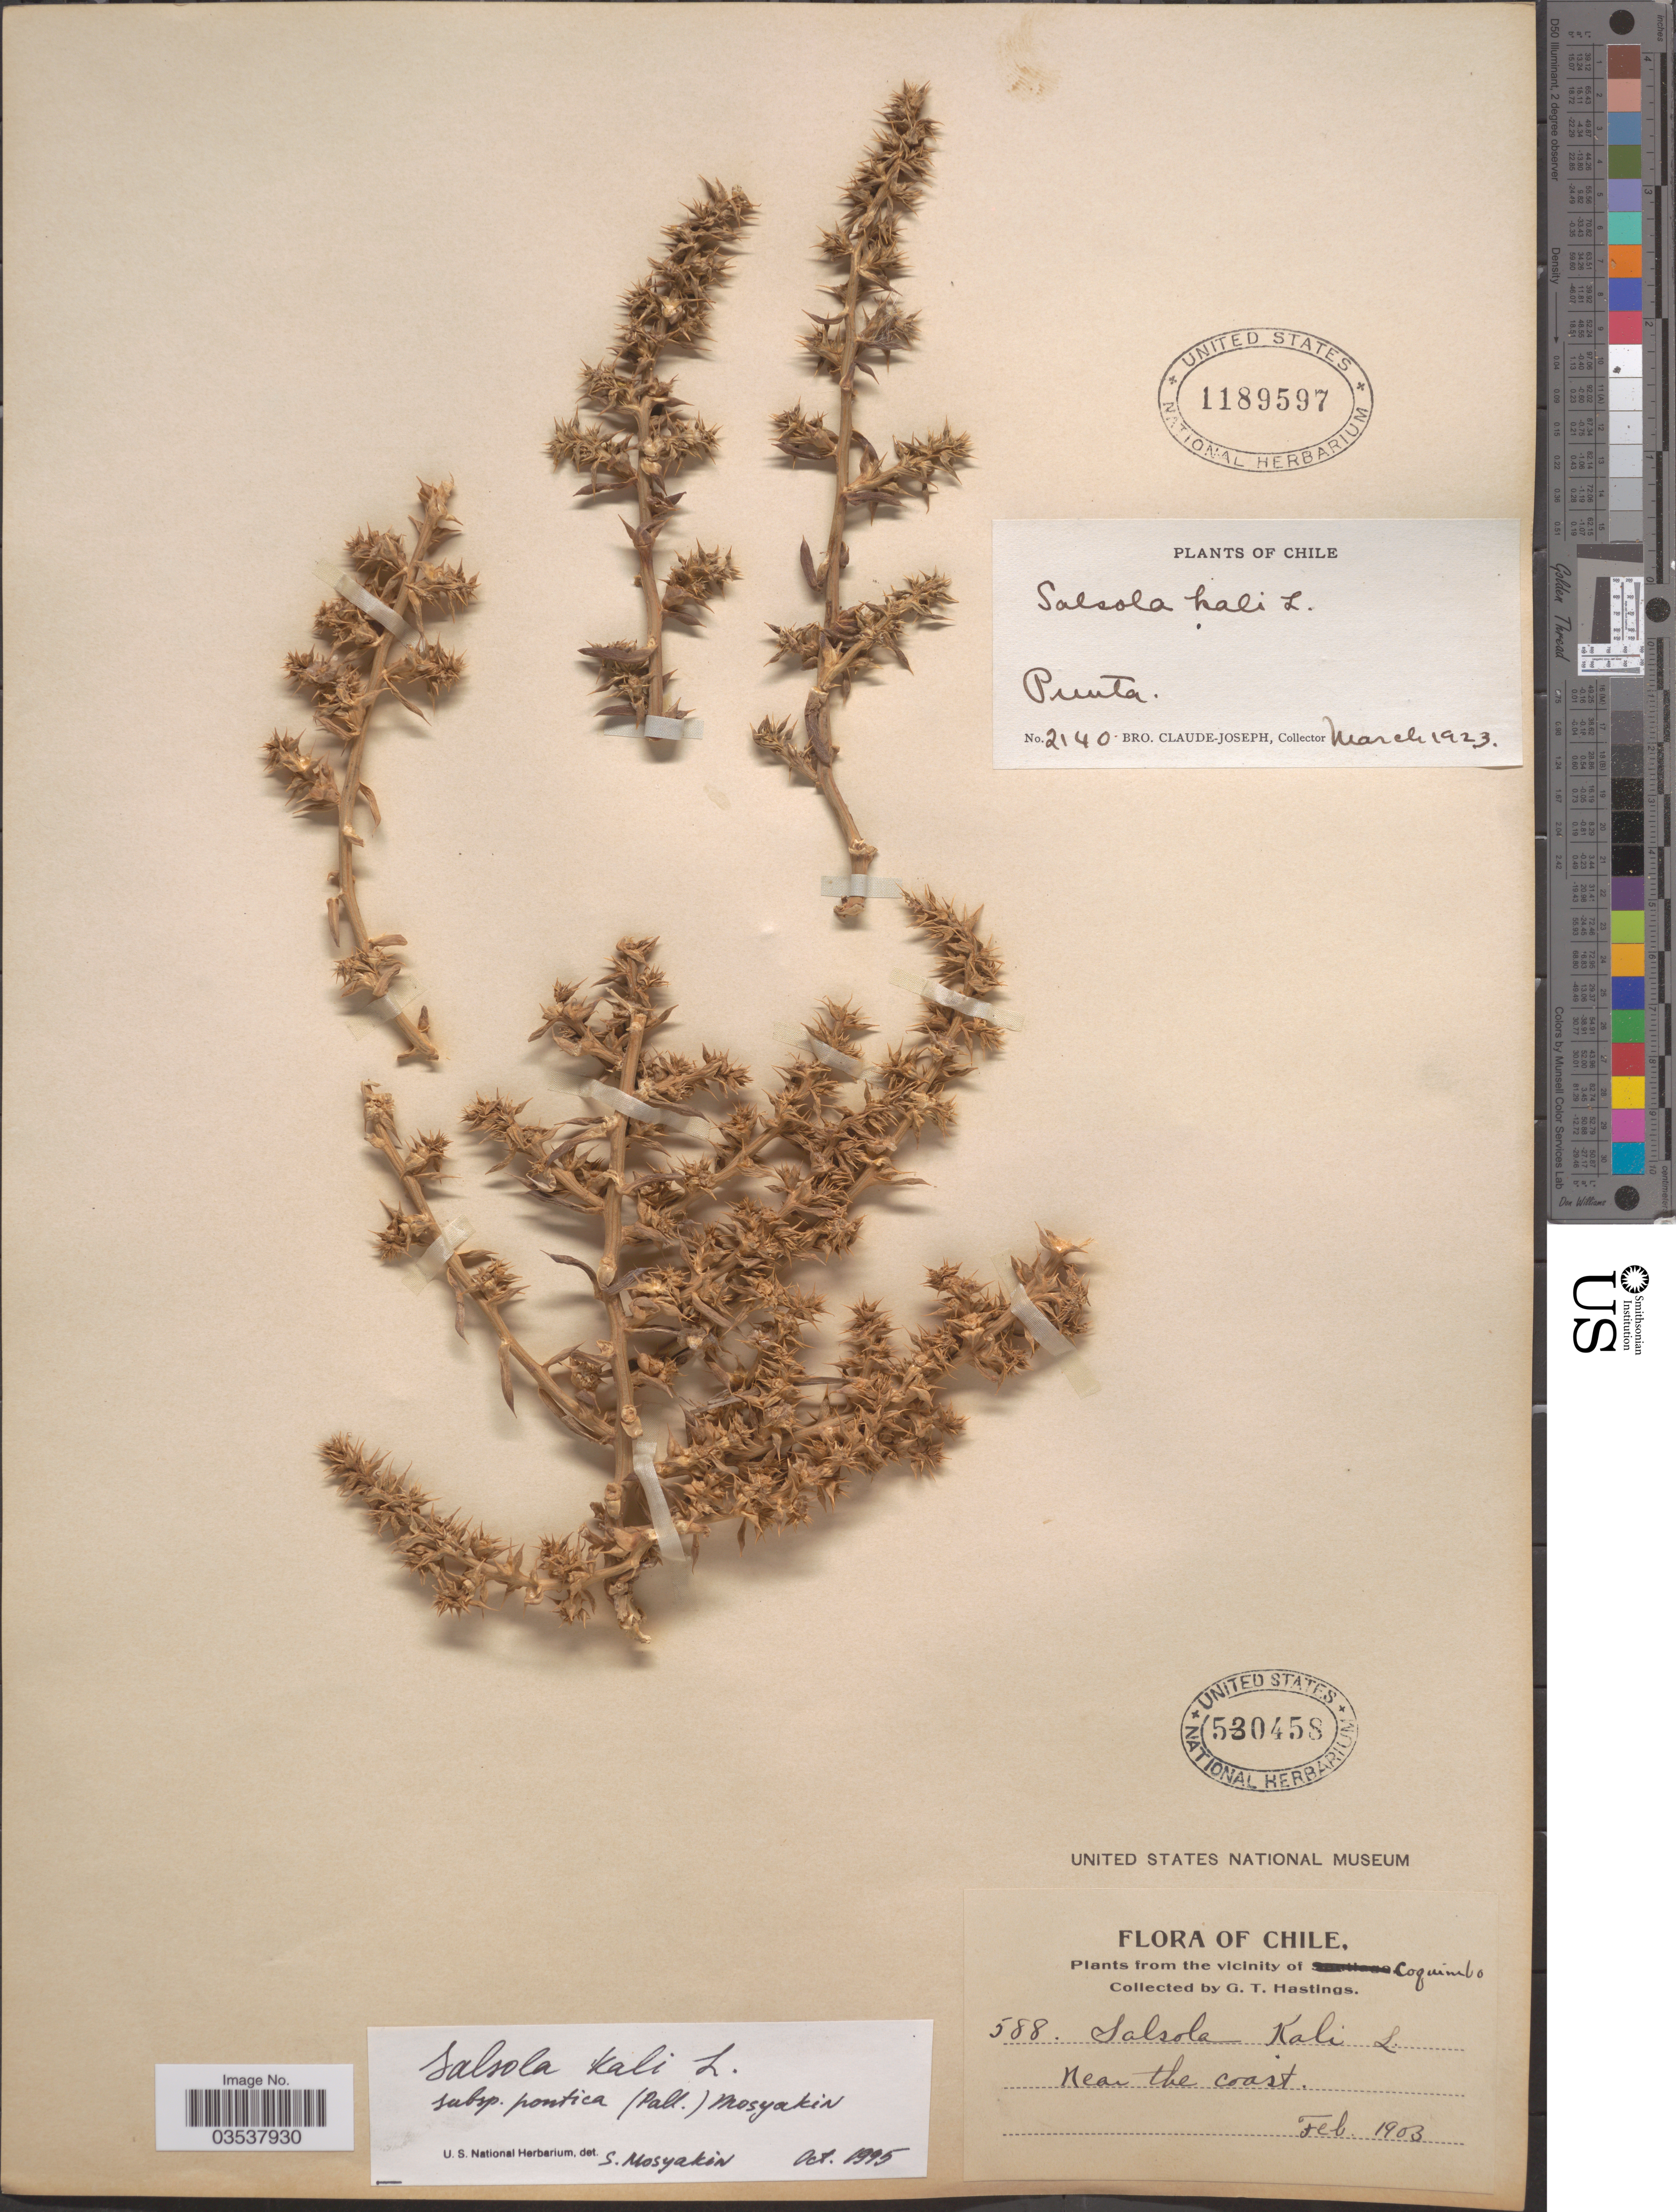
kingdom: Plantae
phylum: Tracheophyta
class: Magnoliopsida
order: Caryophyllales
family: Amaranthaceae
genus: Salsola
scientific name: Salsola kali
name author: L.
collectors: G. Hastings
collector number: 588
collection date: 1903-02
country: Chile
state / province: Coquimbo (IV)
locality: Vicinity of Coquimbo. Near the coast.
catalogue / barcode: US 530458